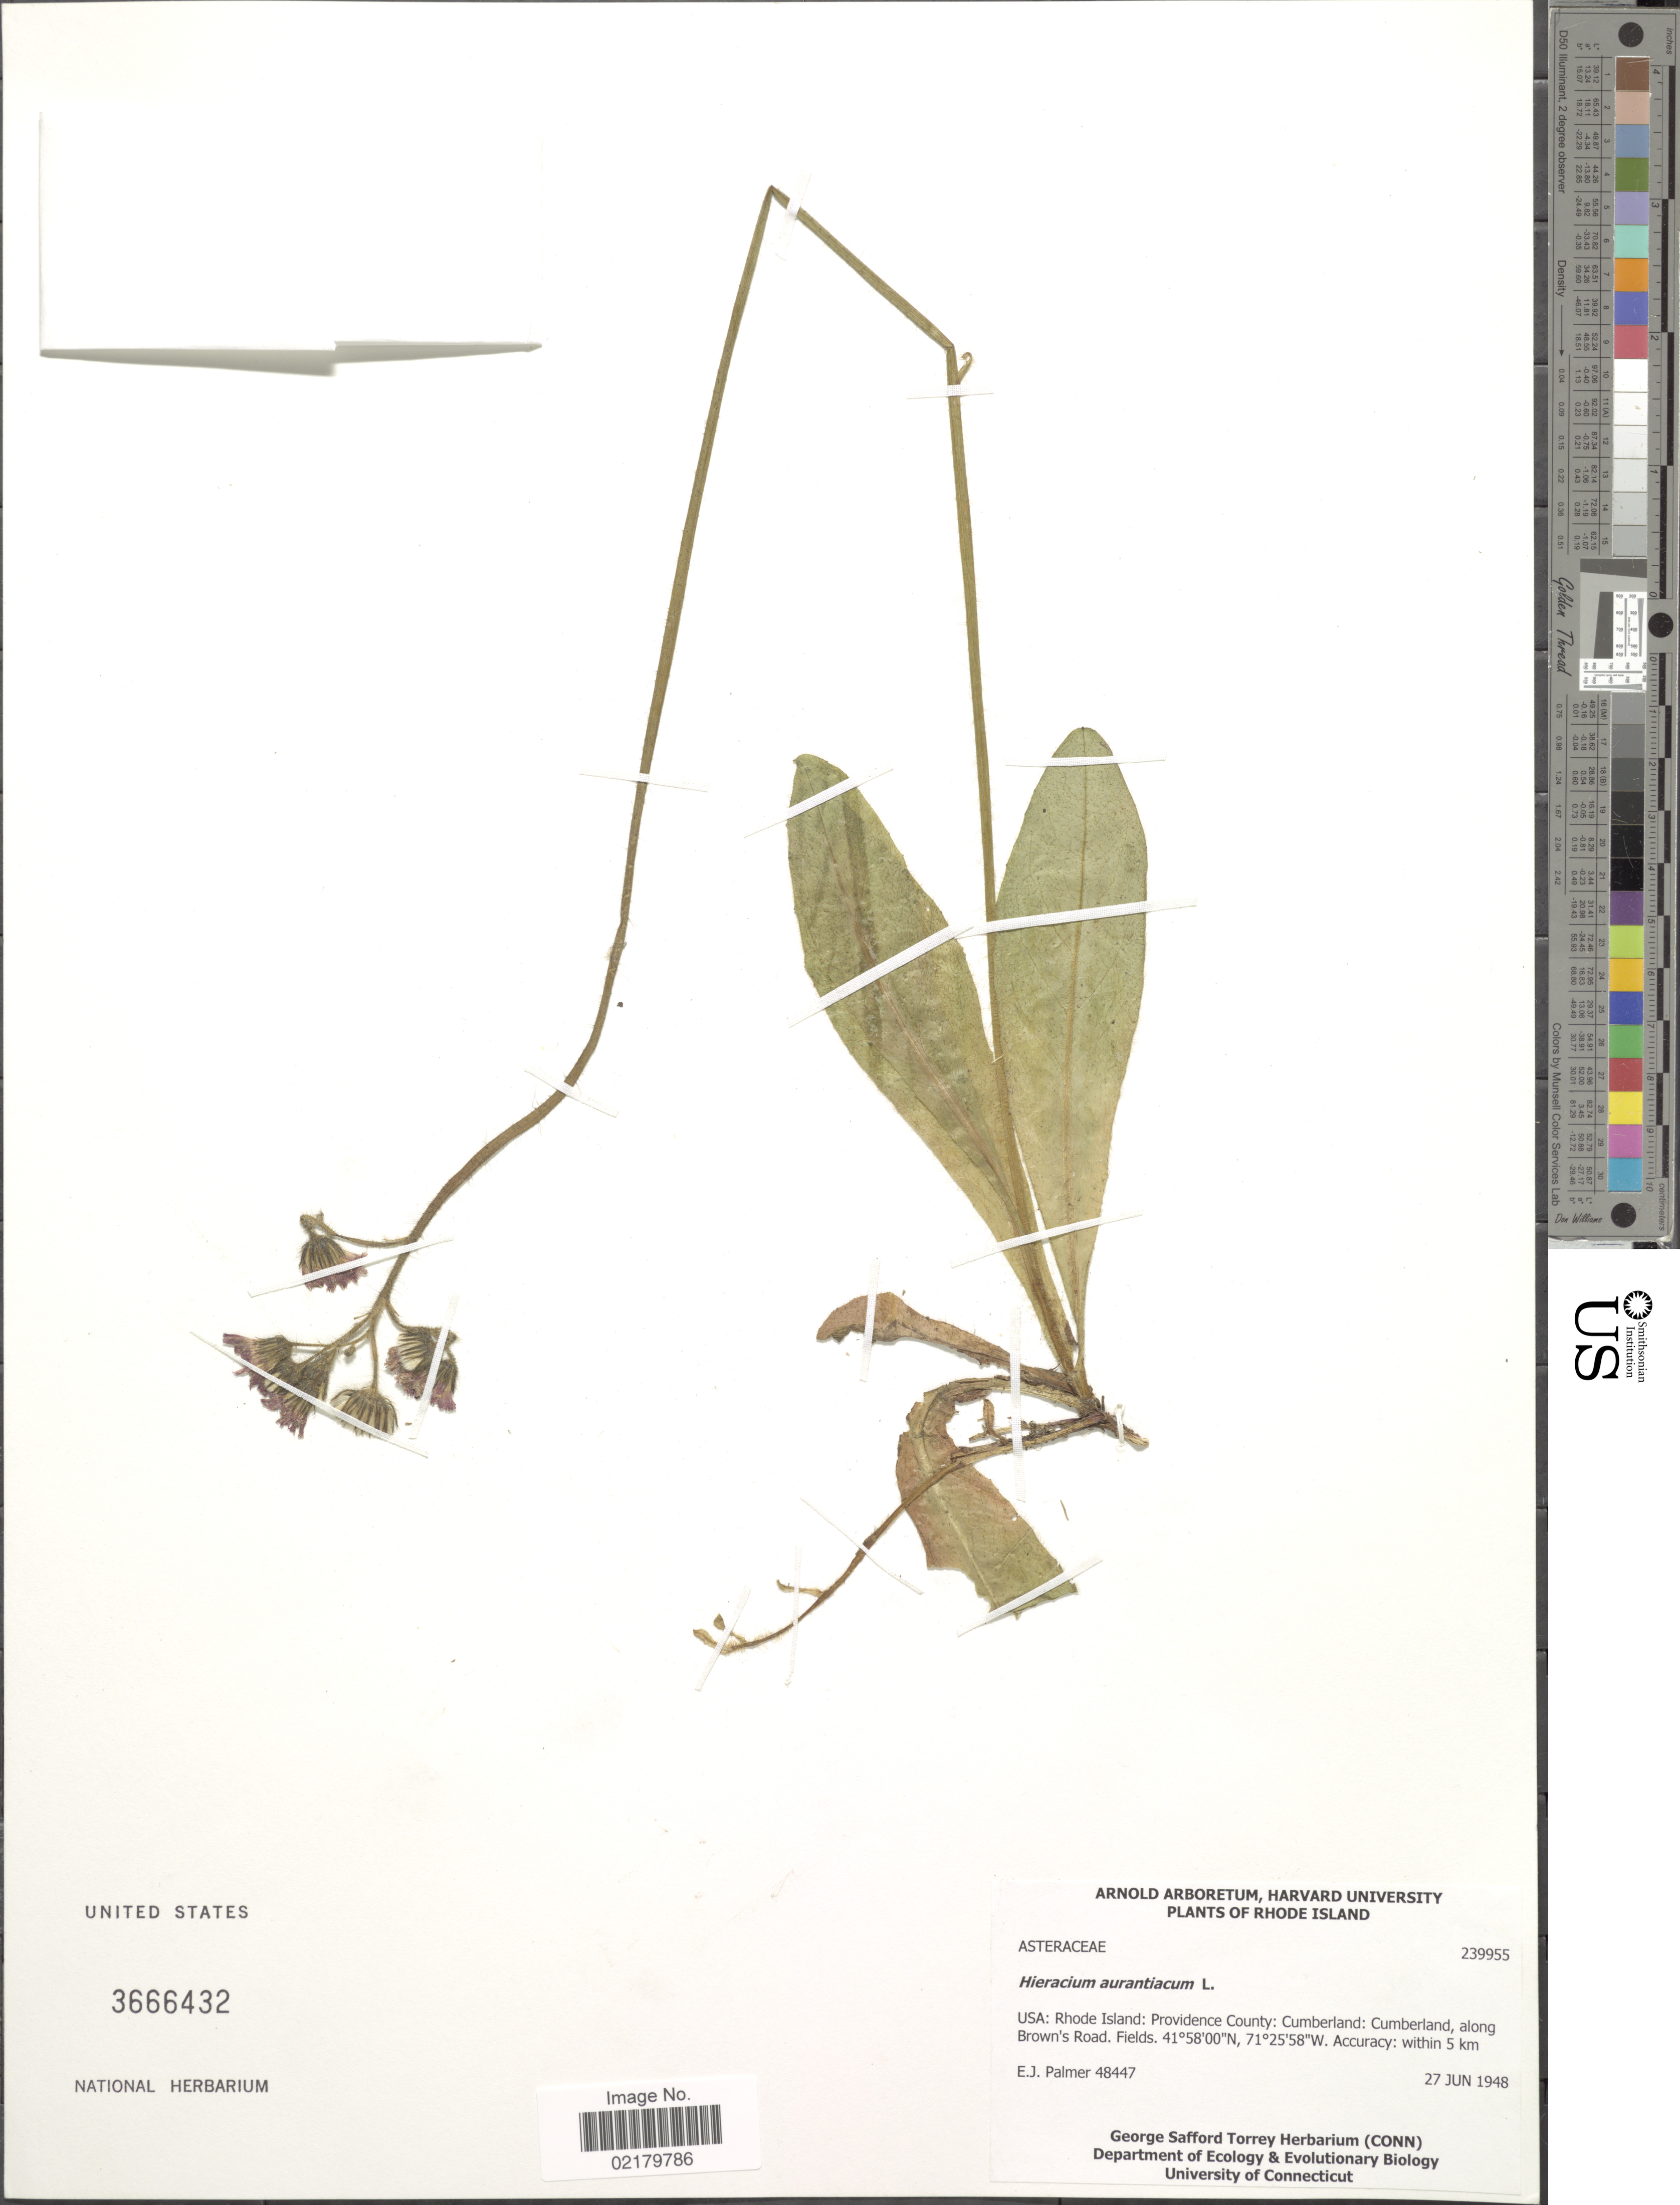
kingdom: Plantae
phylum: Tracheophyta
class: Magnoliopsida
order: Asterales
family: Asteraceae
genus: Pilosella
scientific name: Pilosella aurantiaca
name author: (L.) F.W. Schultz & Sch. Bip.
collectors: E. J. Palmer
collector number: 48447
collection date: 1948-06-27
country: United States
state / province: Rhode Island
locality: Providence County: Cumberland: Cumberland, along Brown's Road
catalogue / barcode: US 3666432